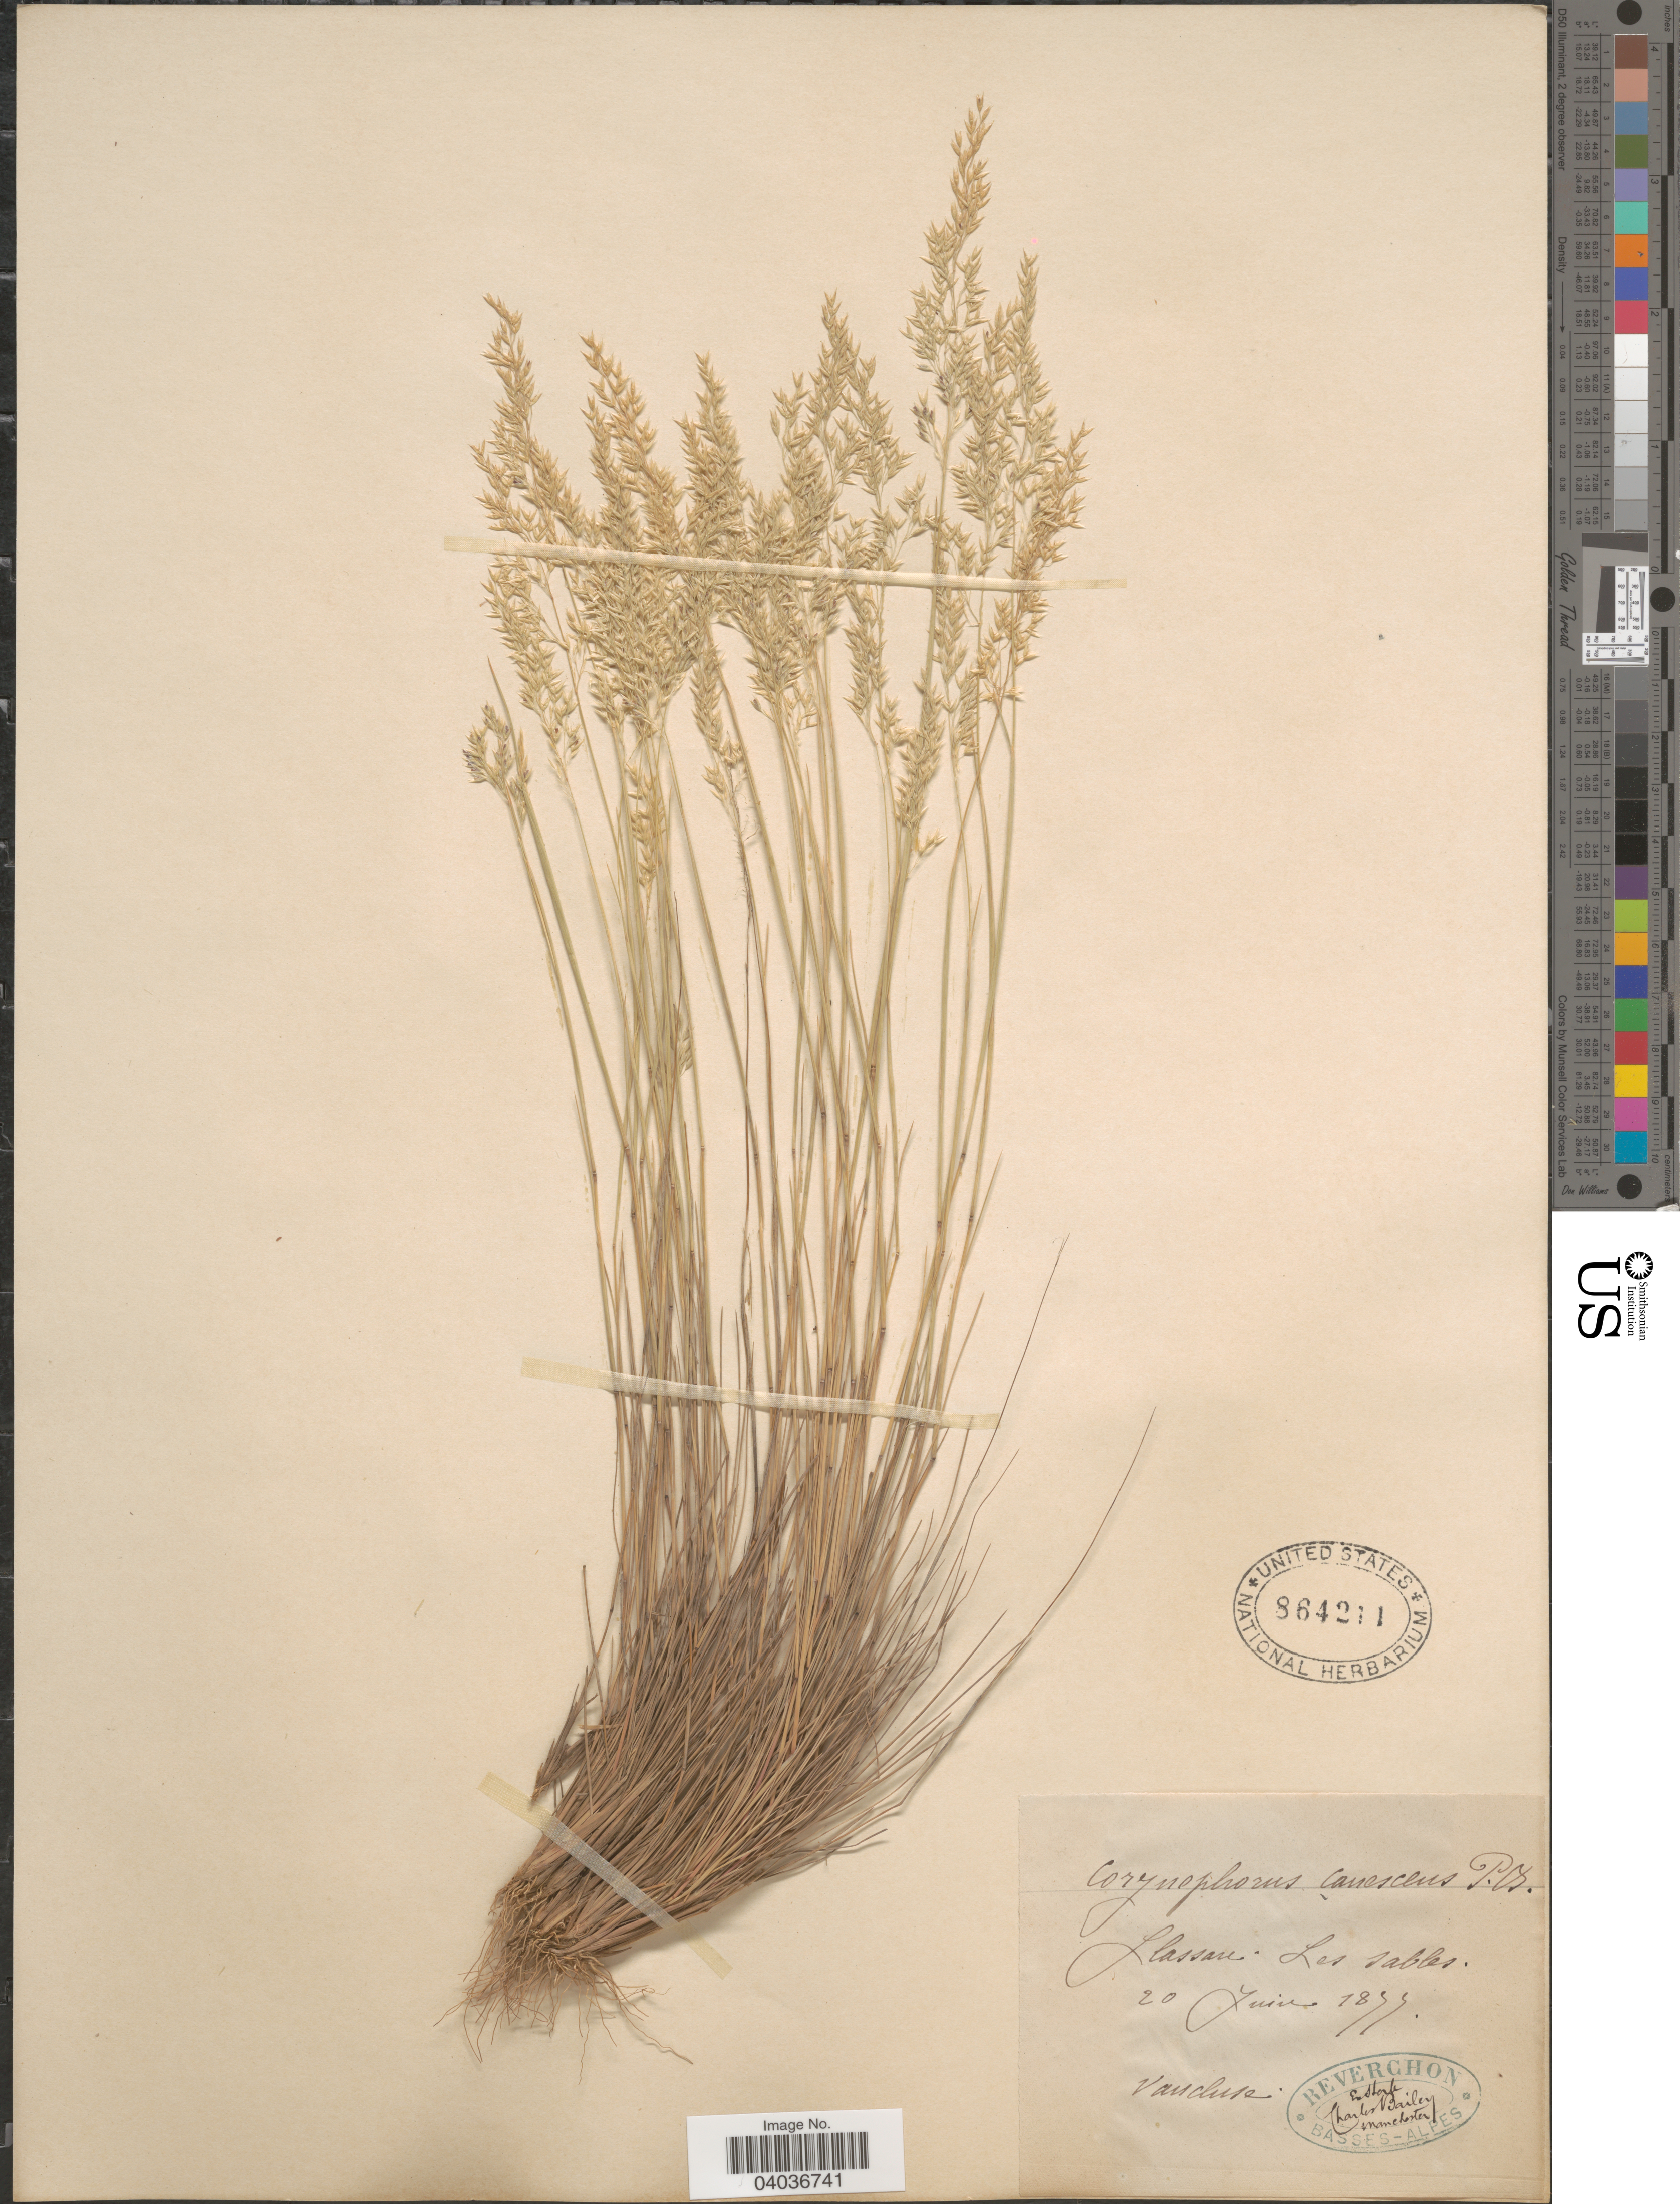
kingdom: Plantae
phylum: Tracheophyta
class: Liliopsida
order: Poales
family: Poaceae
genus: Corynephorus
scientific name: Corynephorus canescens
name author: (L, MEL) P. Beauv.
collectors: Ex Herb. Charles Bailey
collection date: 1877-06-20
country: France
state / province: Provence-Alpes-Côte d'Azur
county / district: Vaucluse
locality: Flassan: Les sables. Vaucluse.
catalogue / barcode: US 864211